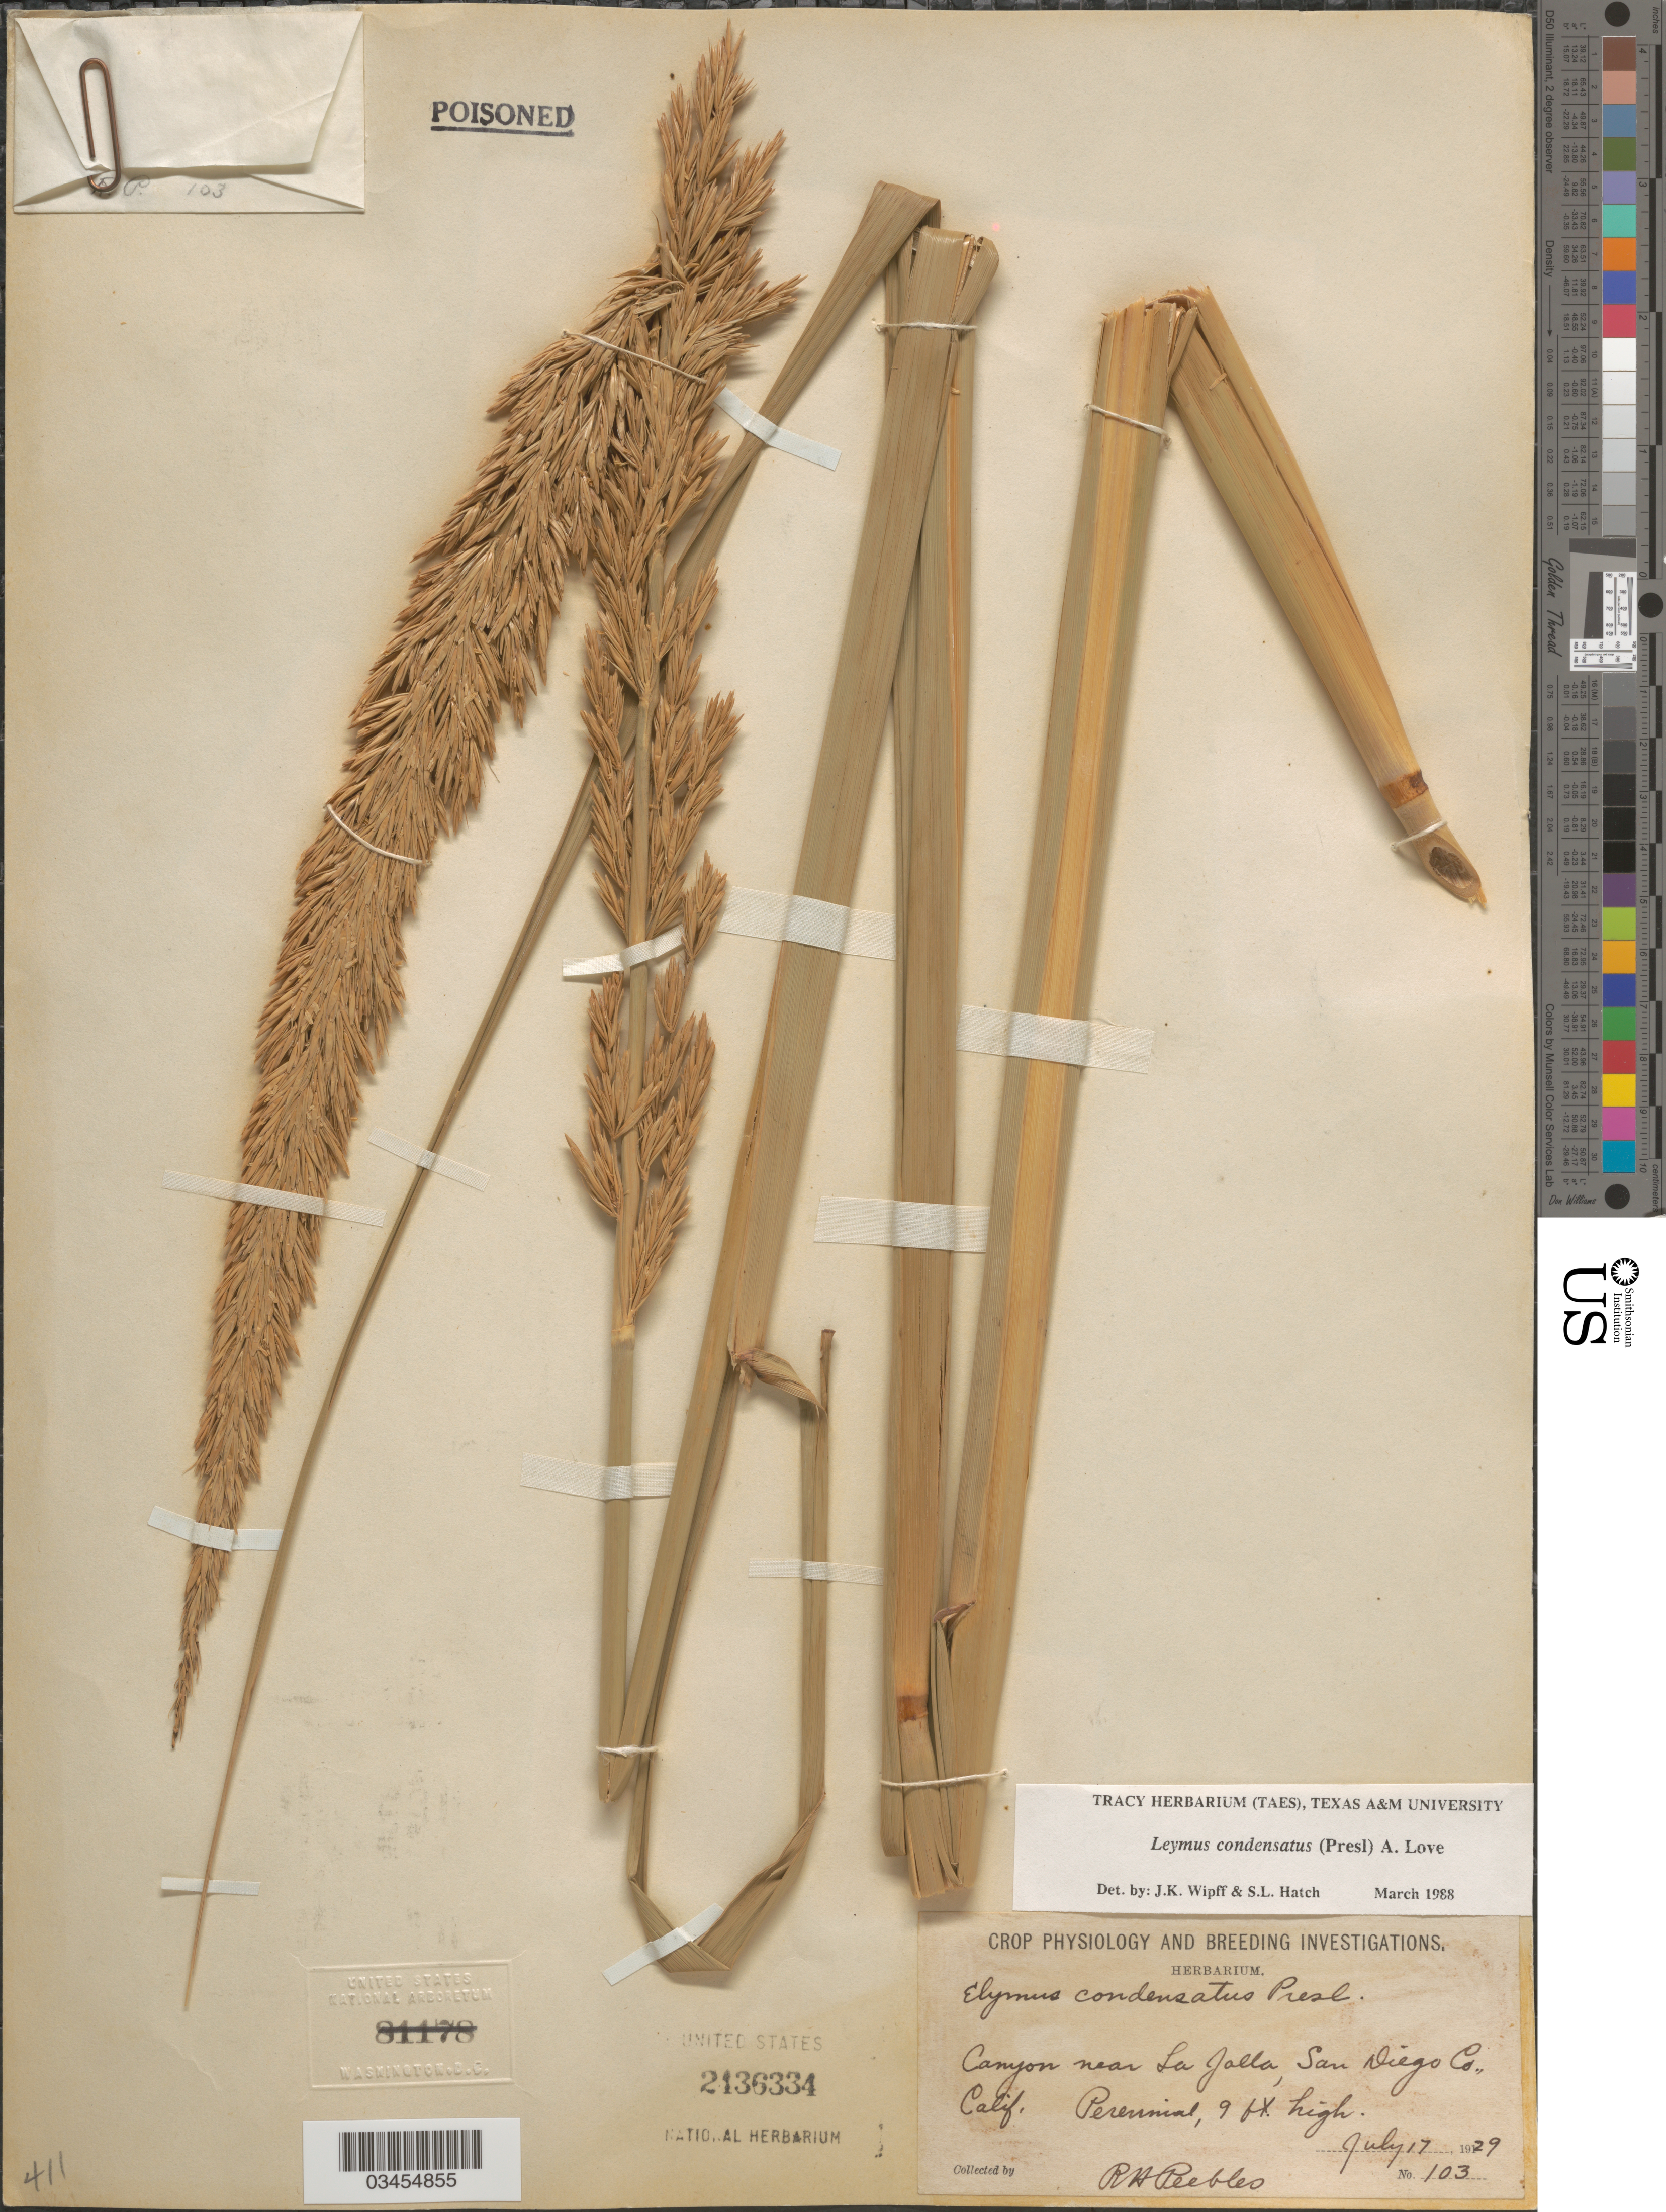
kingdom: Plantae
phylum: Tracheophyta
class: Liliopsida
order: Poales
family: Poaceae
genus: Leymus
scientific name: Leymus condensatus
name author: (J. Presl) Á. Löve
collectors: R. H. Peebles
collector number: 103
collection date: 1929-07-17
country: United States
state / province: California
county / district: San Diego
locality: Canyon near La Jolla, San Diego Co.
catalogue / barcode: US 2436334